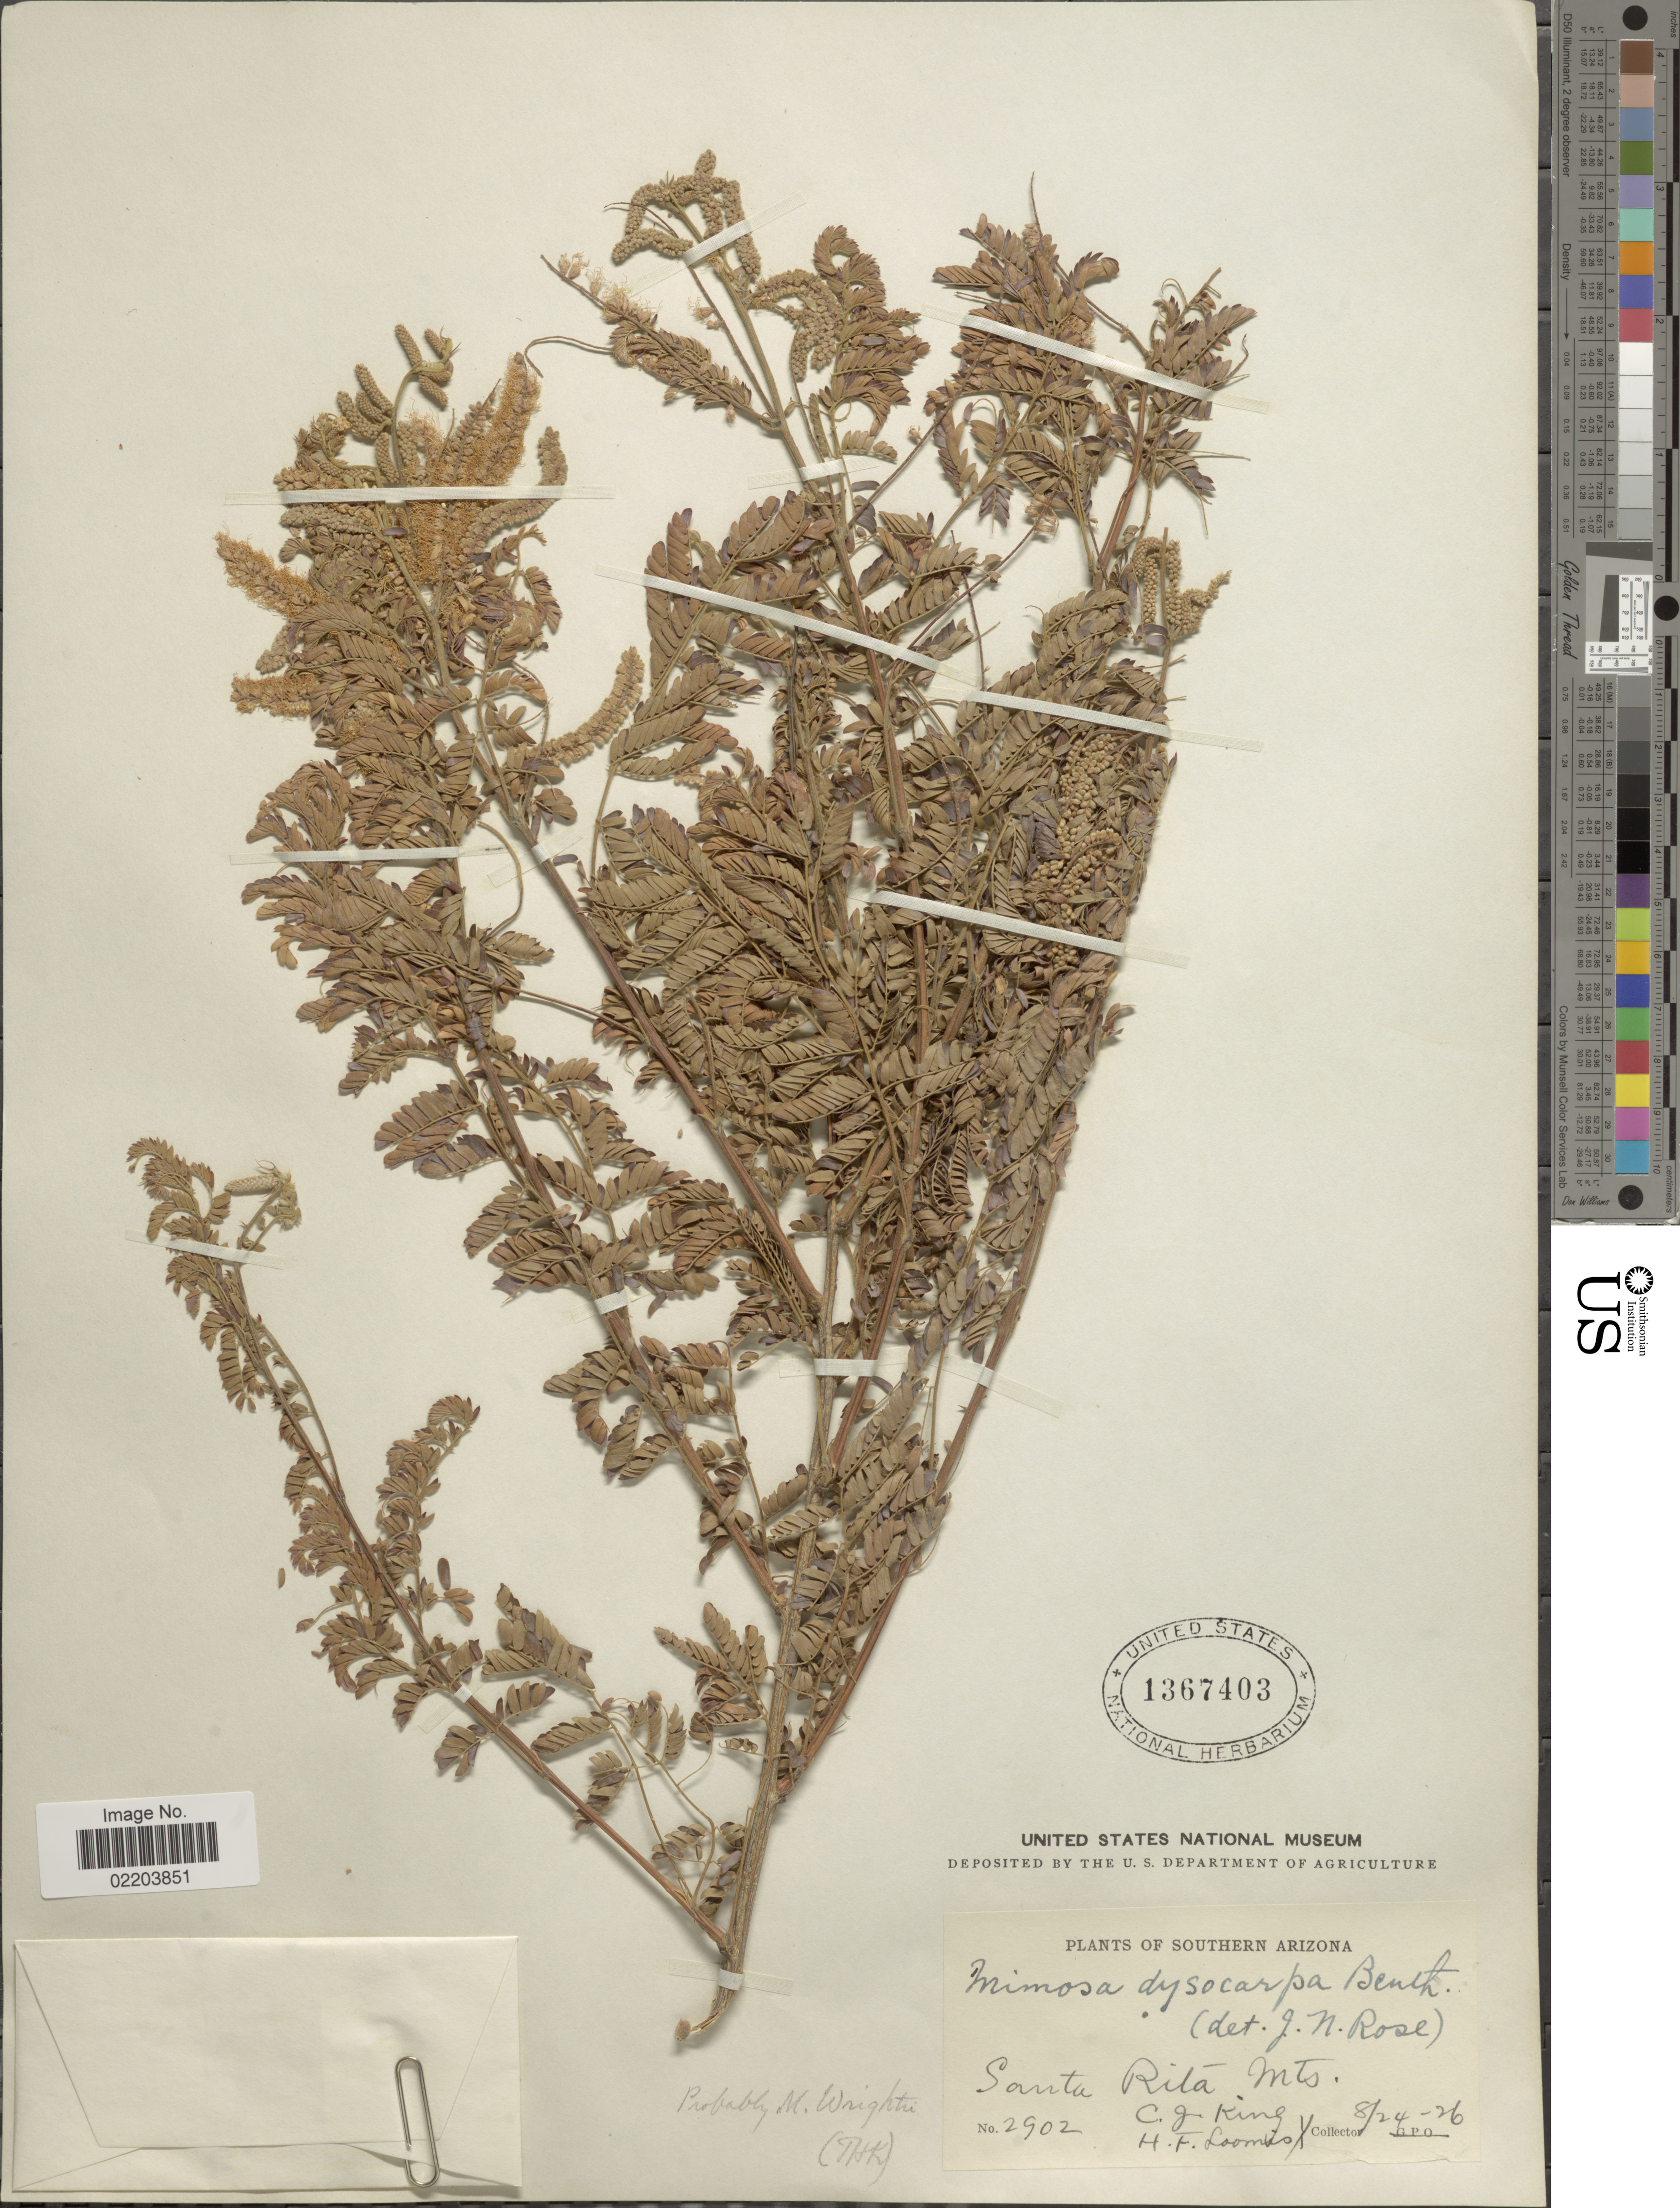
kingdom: Plantae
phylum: Tracheophyta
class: Magnoliopsida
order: Fabales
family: Fabaceae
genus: Mimosa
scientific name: Mimosa wrightii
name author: A. Gray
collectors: C. J. King & H. F. Loomis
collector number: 2902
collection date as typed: Transcribed d/m/y: 24/8/26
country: United States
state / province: Arizona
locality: Southern Arizona, Santa Rita Mts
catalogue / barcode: US 1367403